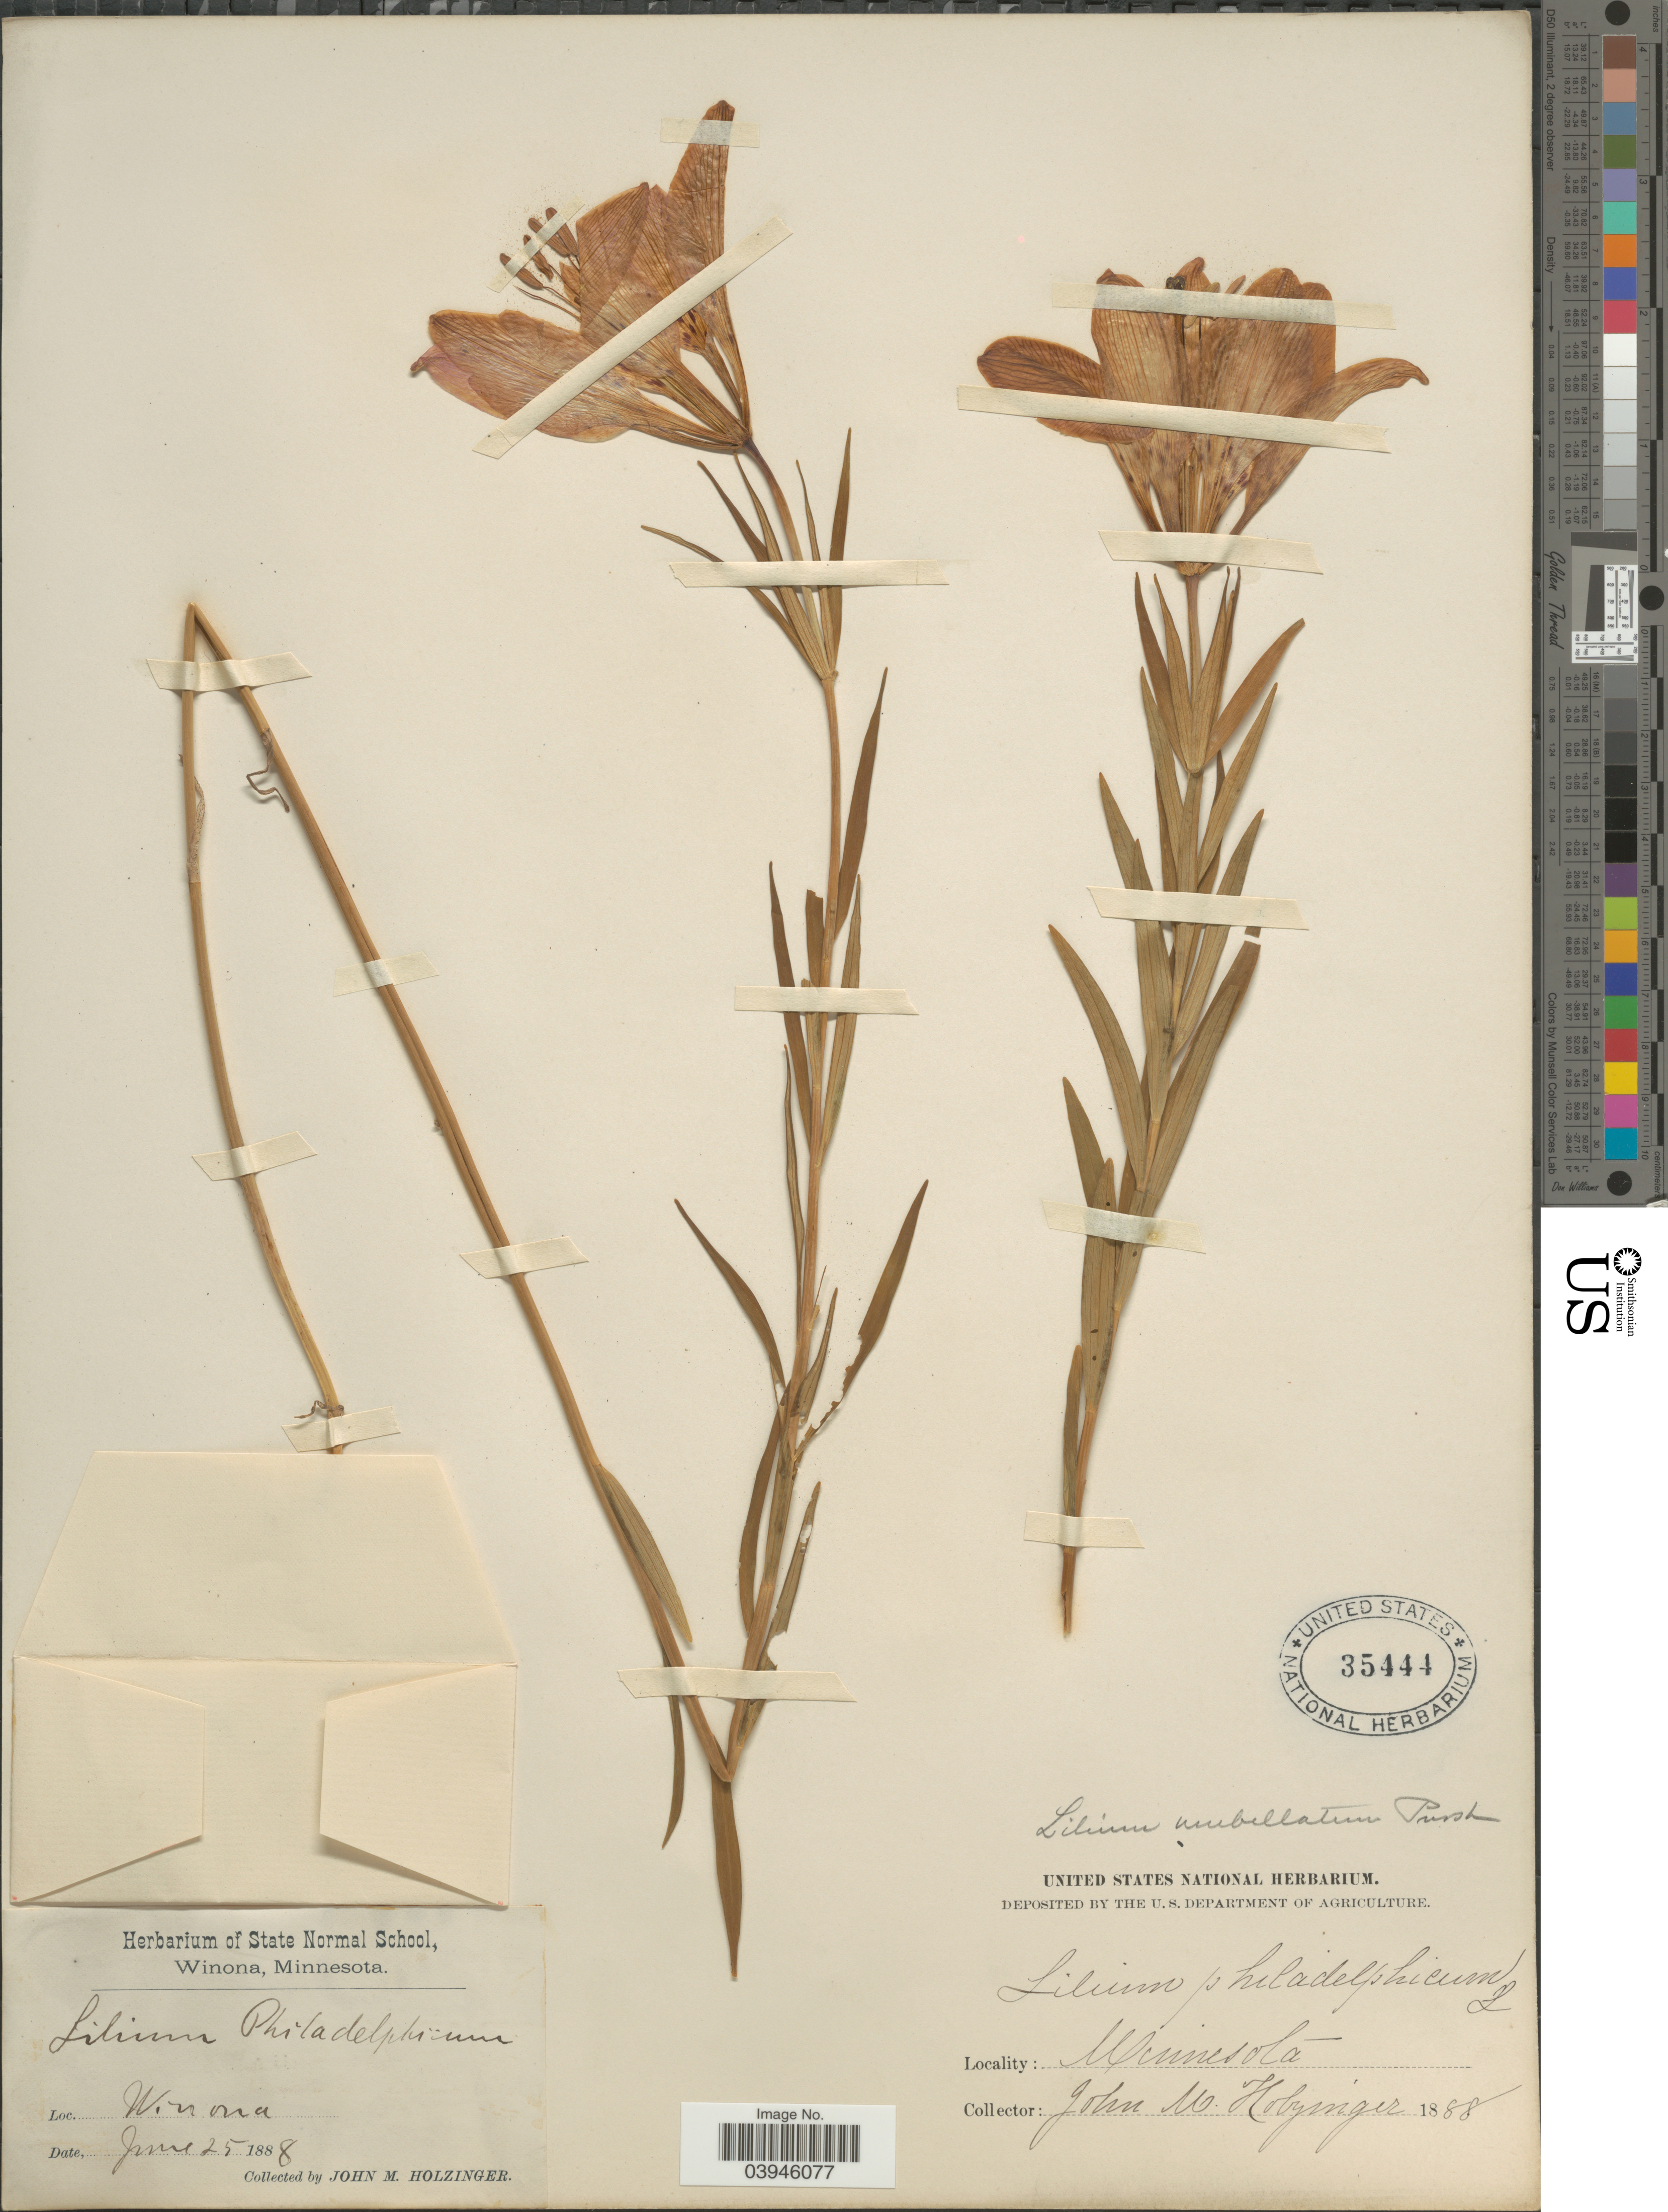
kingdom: Plantae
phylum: Tracheophyta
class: Liliopsida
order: Liliales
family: Liliaceae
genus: Lilium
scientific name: Lilium philadelphicum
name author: L.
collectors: J. M. Holzinger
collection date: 1888-06-25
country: United States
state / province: Minnesota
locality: Winona.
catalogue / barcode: US 35444